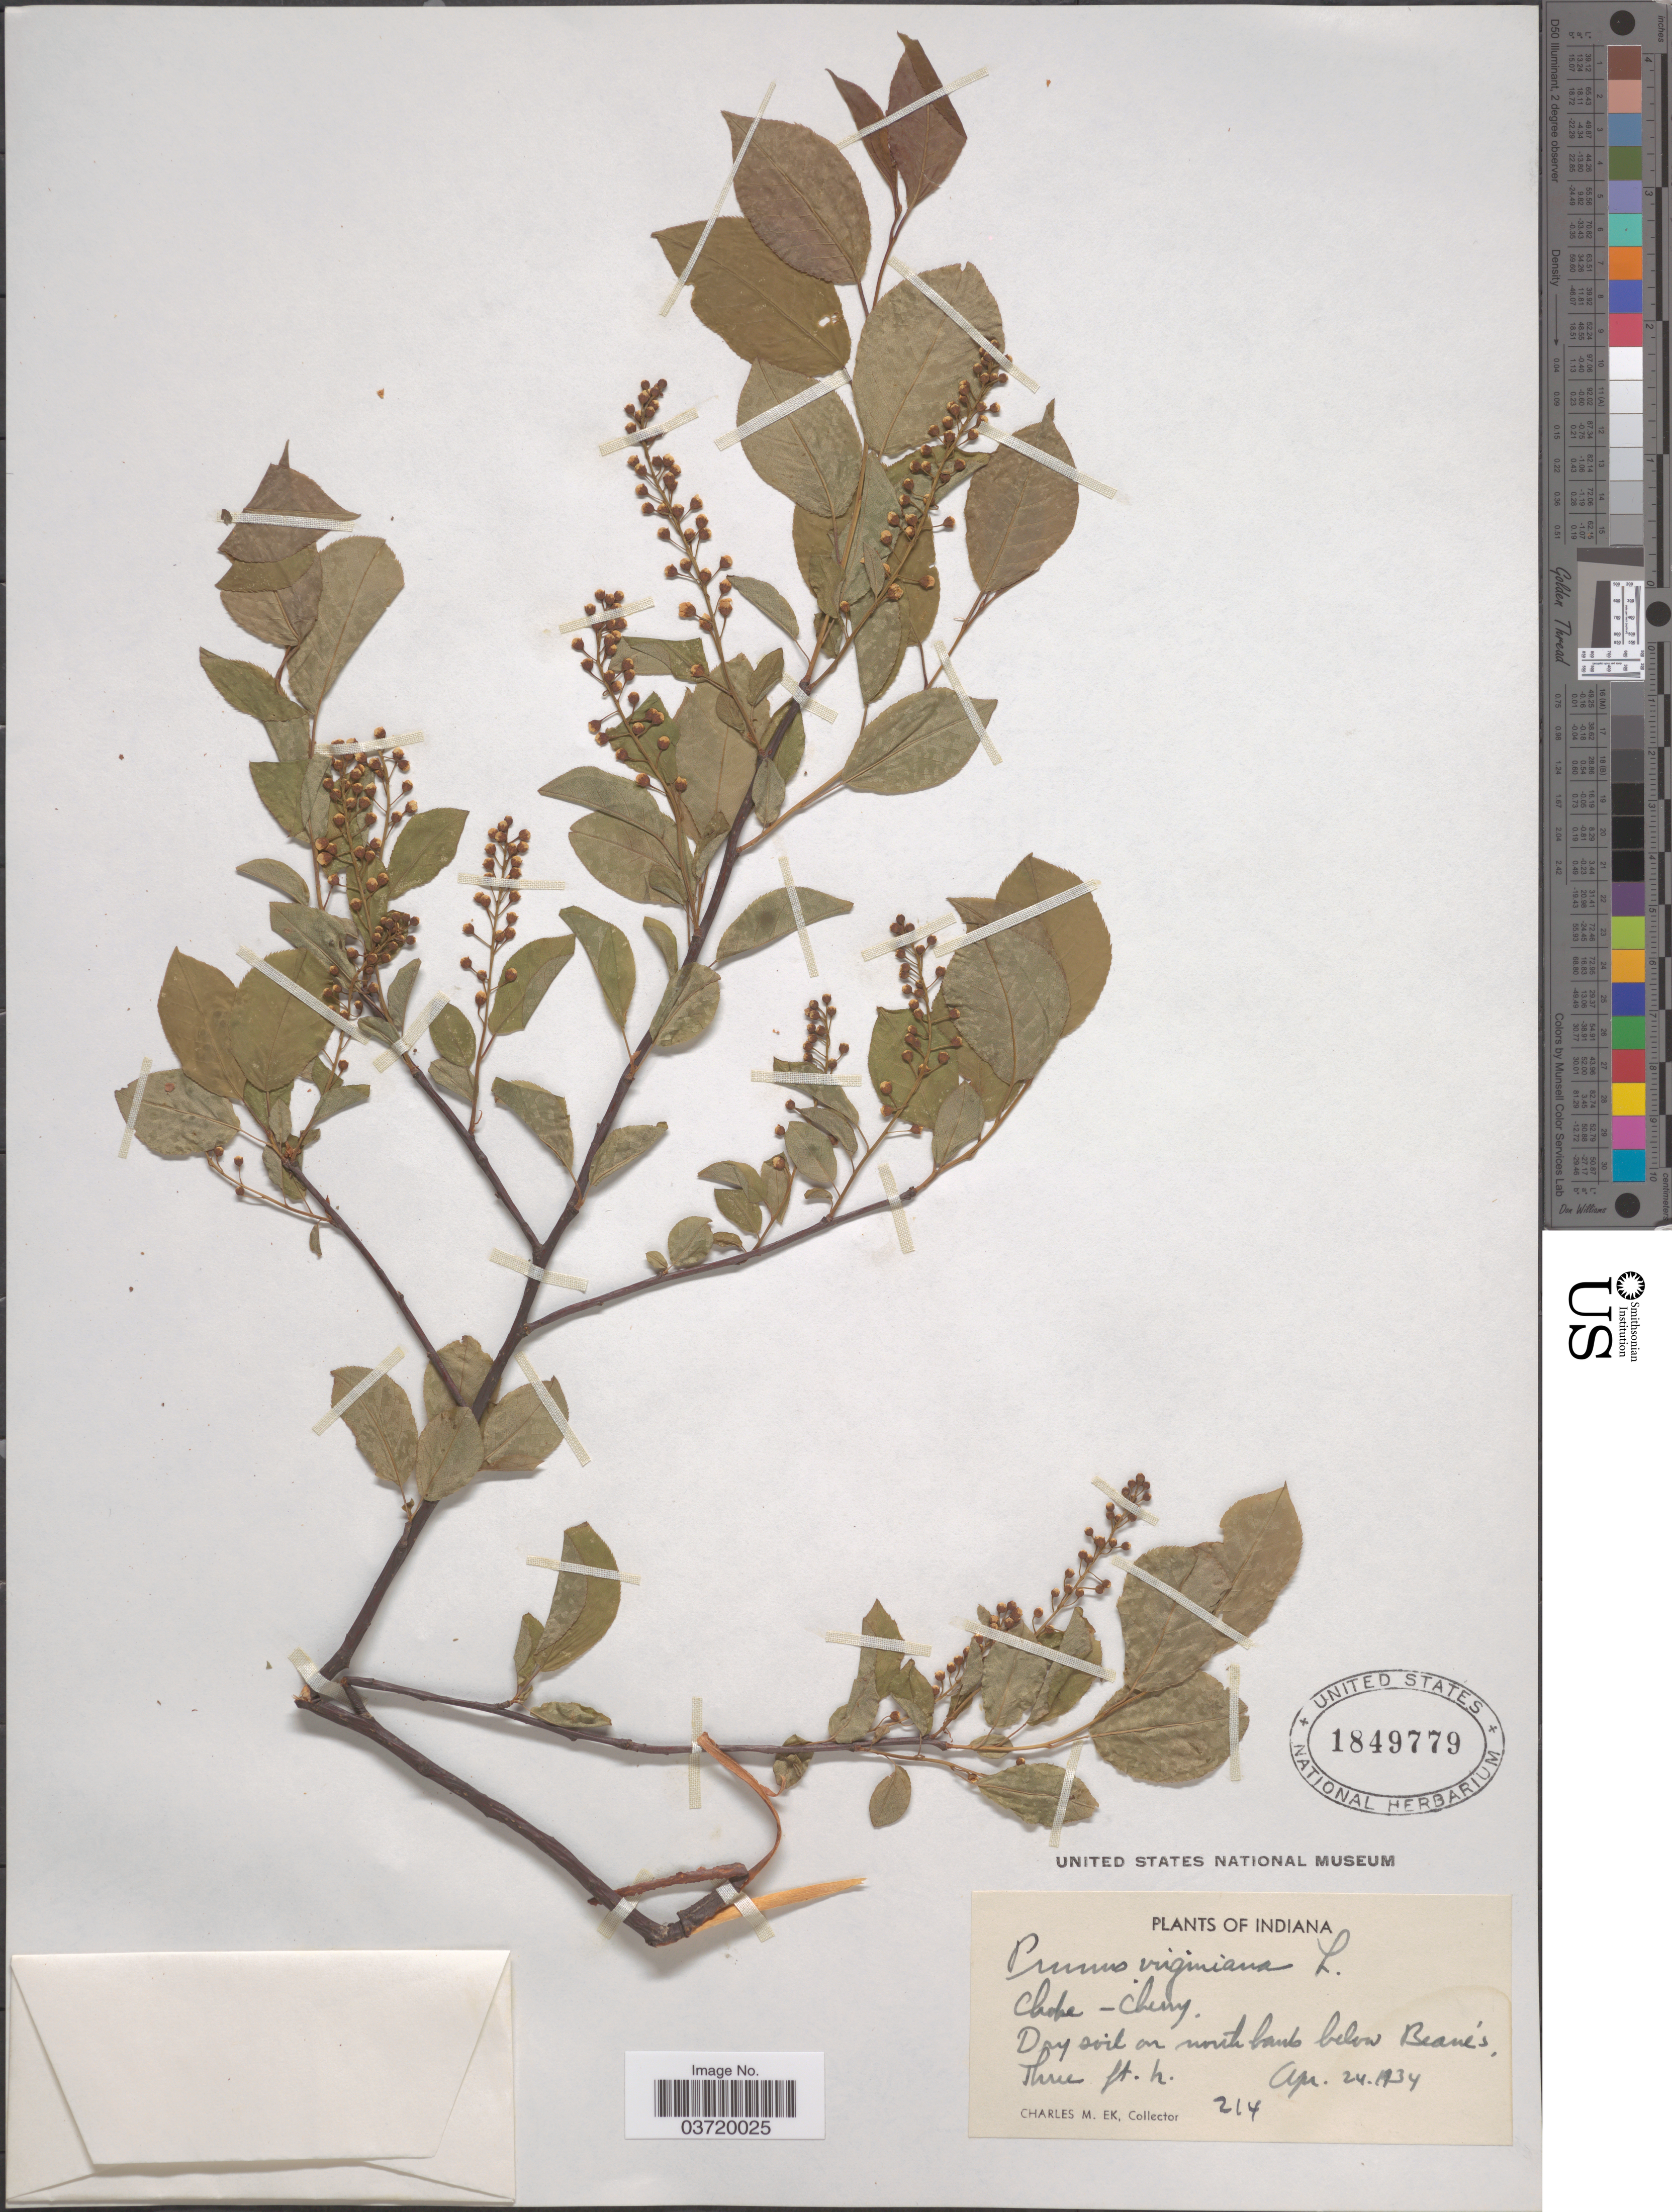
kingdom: Plantae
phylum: Tracheophyta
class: Magnoliopsida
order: Rosales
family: Rosaceae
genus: Prunus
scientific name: Prunus virginiana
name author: L.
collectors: C. Ek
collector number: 214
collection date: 1934-04-24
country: United States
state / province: Indiana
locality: On north banks below Beane's.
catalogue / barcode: US 1849779